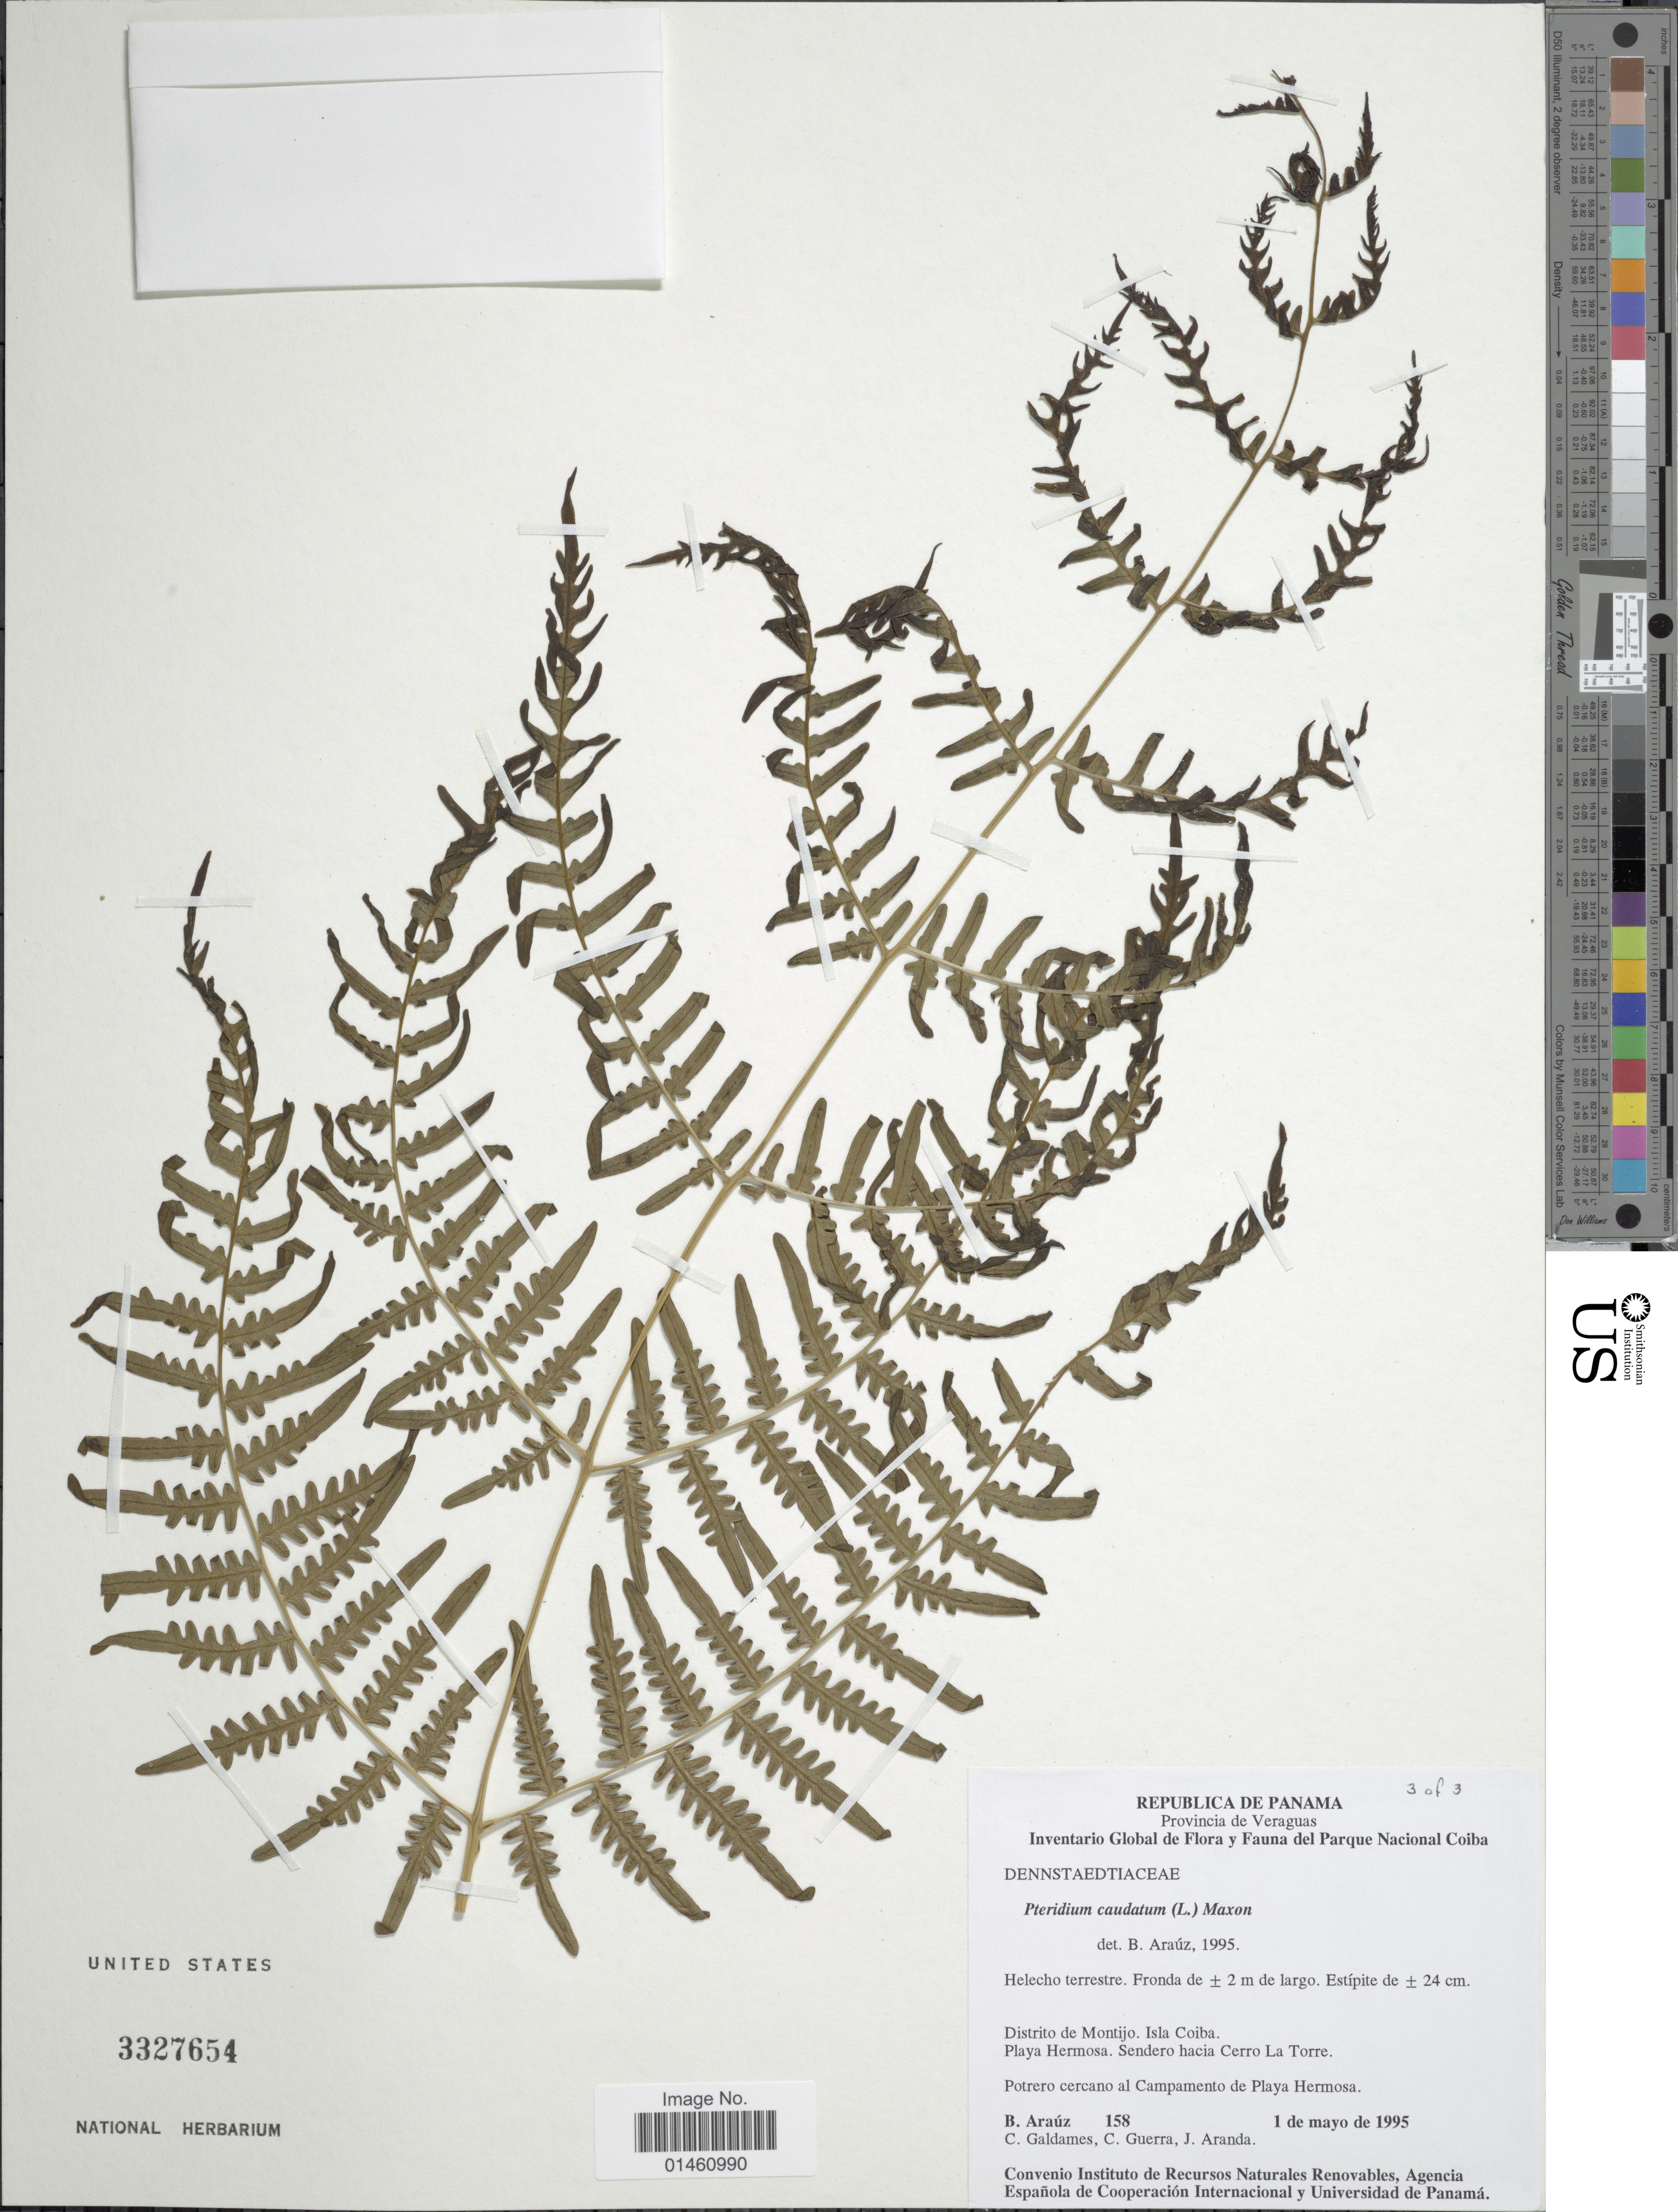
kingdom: Plantae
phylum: Tracheophyta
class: Polypodiopsida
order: Polypodiales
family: Dennstaedtiaceae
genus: Pteridium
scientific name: Pteridium caudatum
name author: (L.) Maxon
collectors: B. Araúz, C. Galdames, C. Guerra & J. Aranda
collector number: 158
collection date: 1995-05-01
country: Panama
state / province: Veraguas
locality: Distrito de Montijo, Isla Coiba, Playa Hermosa, Sendero hacia Cerro La Torre, Portrero cercano al Campamento de Playa Hermosa.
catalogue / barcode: US 3327654